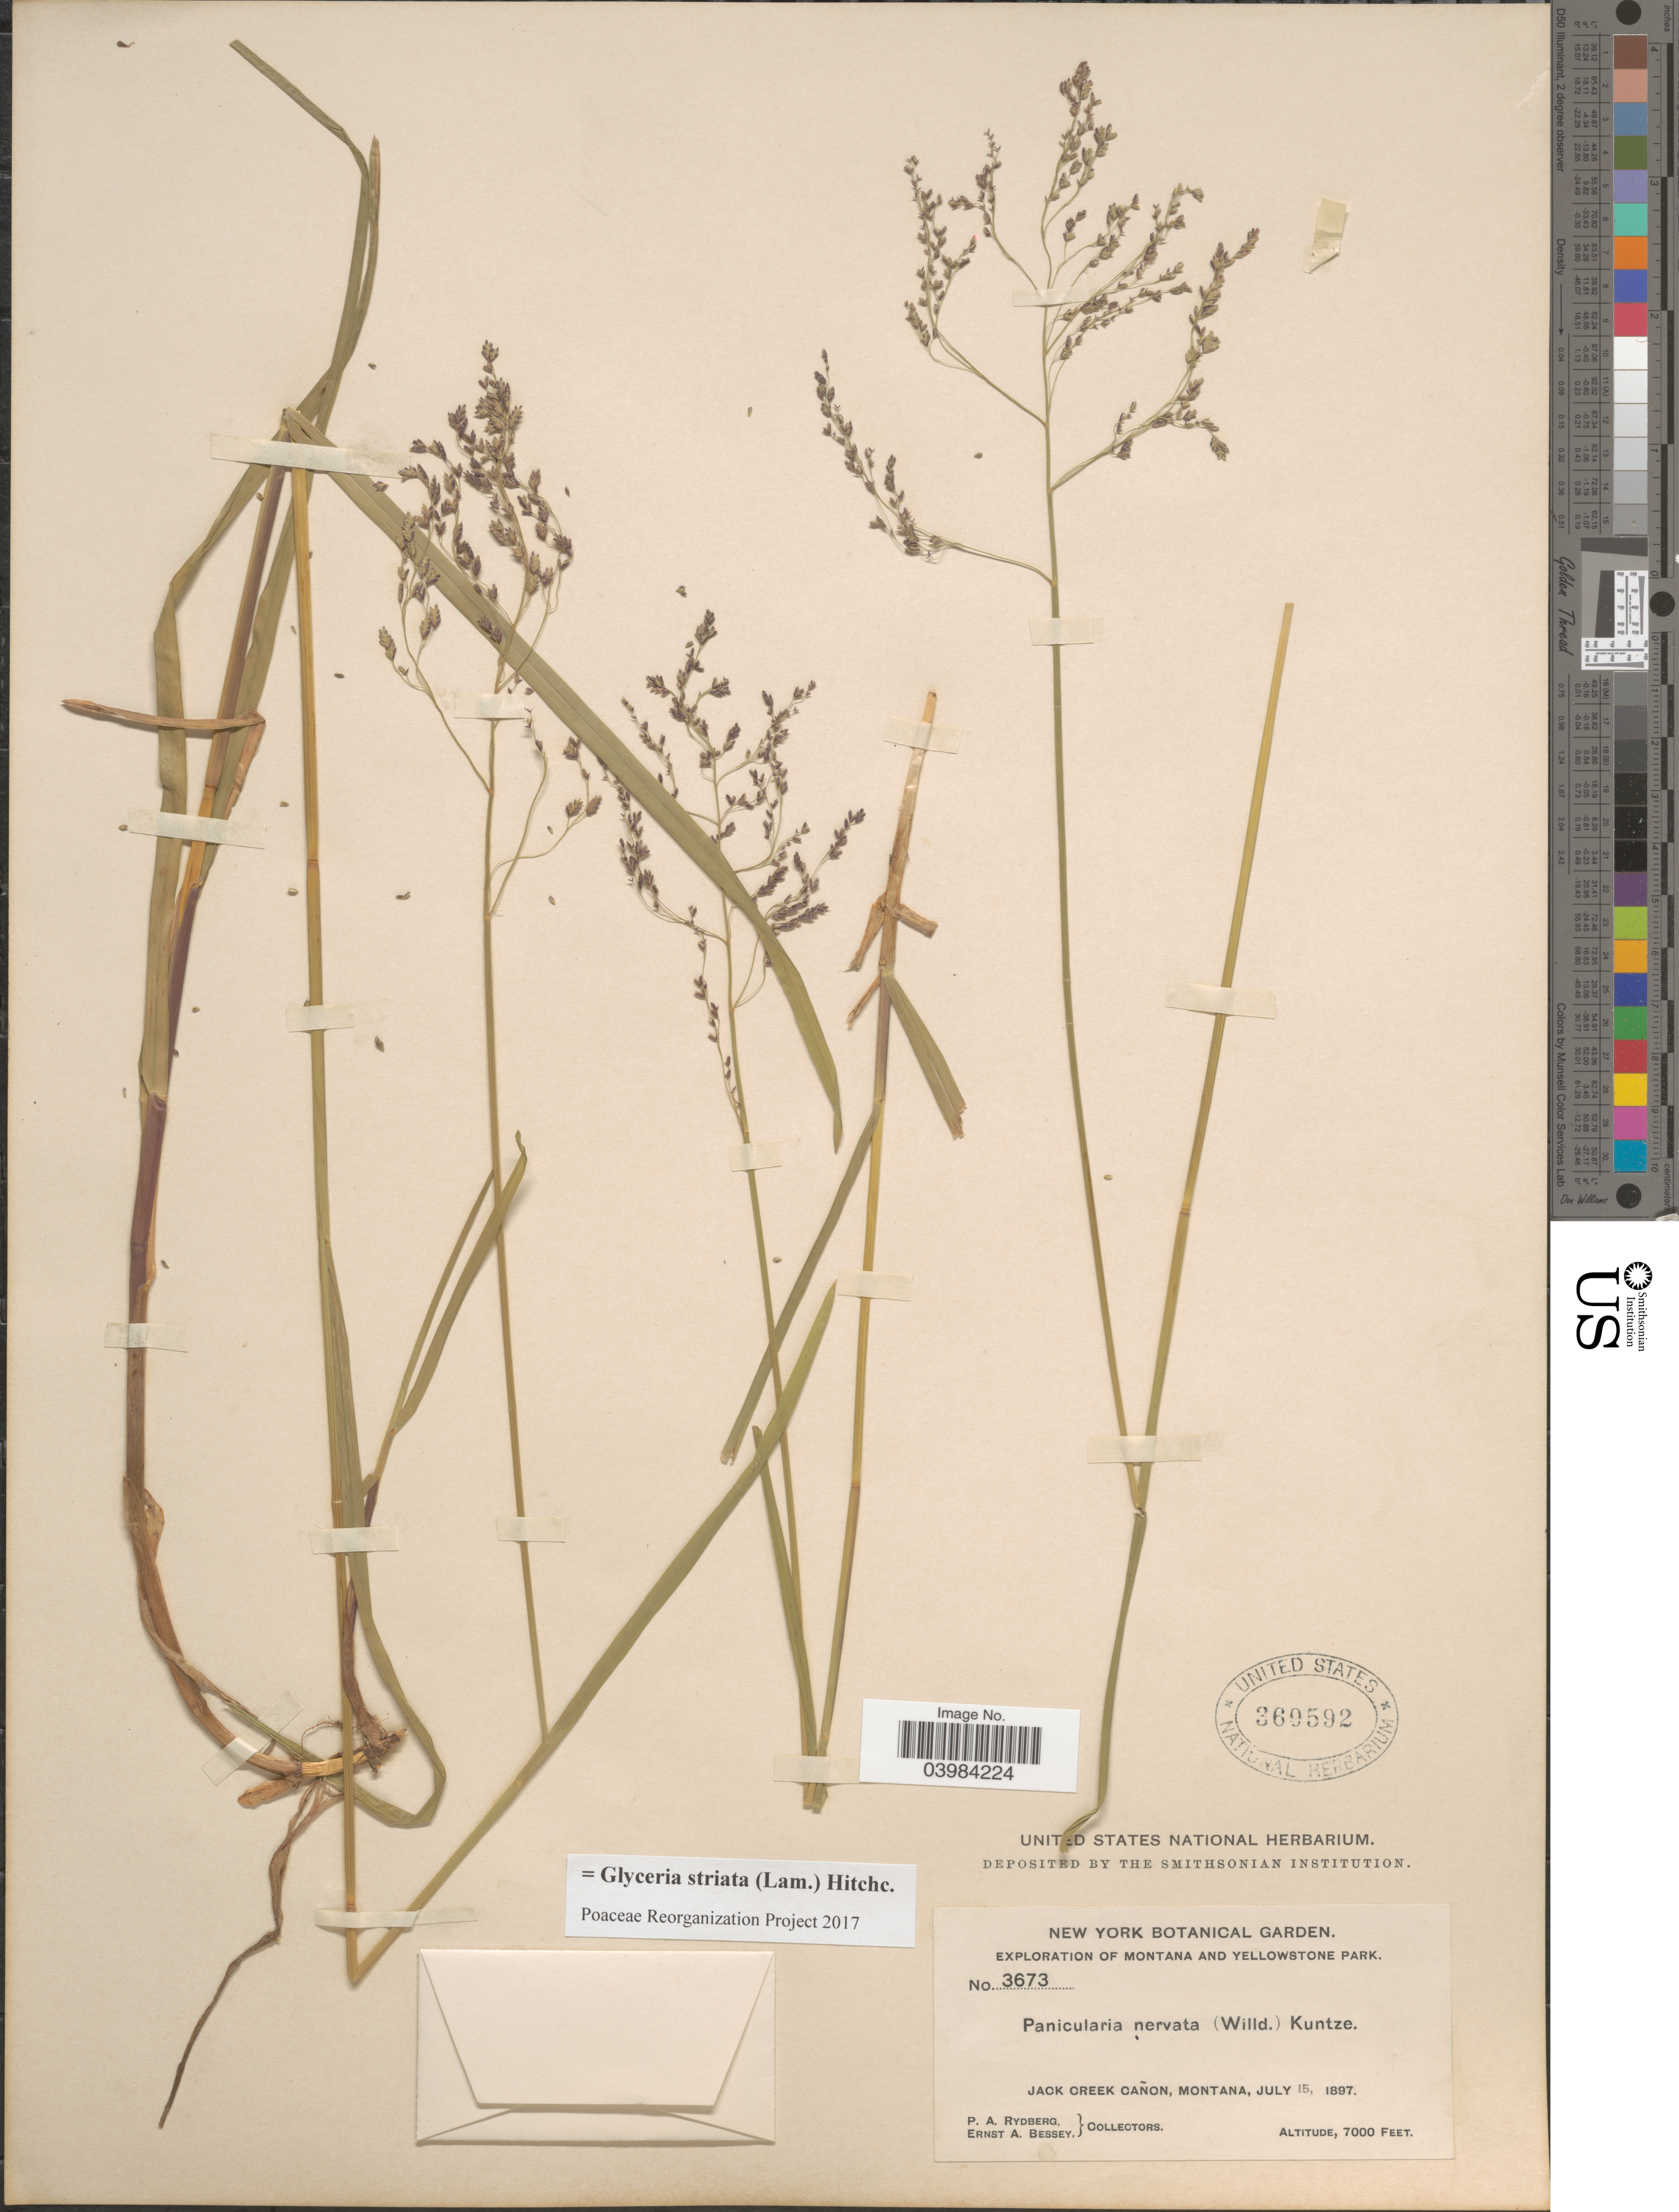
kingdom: Plantae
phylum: Tracheophyta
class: Liliopsida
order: Poales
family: Poaceae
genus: Glyceria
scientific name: Glyceria striata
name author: (Lam.) Hitchc.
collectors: P. A. Rydberg & E. A. Bessey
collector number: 3673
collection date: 1897-07-15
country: United States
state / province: Montana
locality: Yellowstone Park. Jack Creek Cañon.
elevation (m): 2134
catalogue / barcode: US 360592